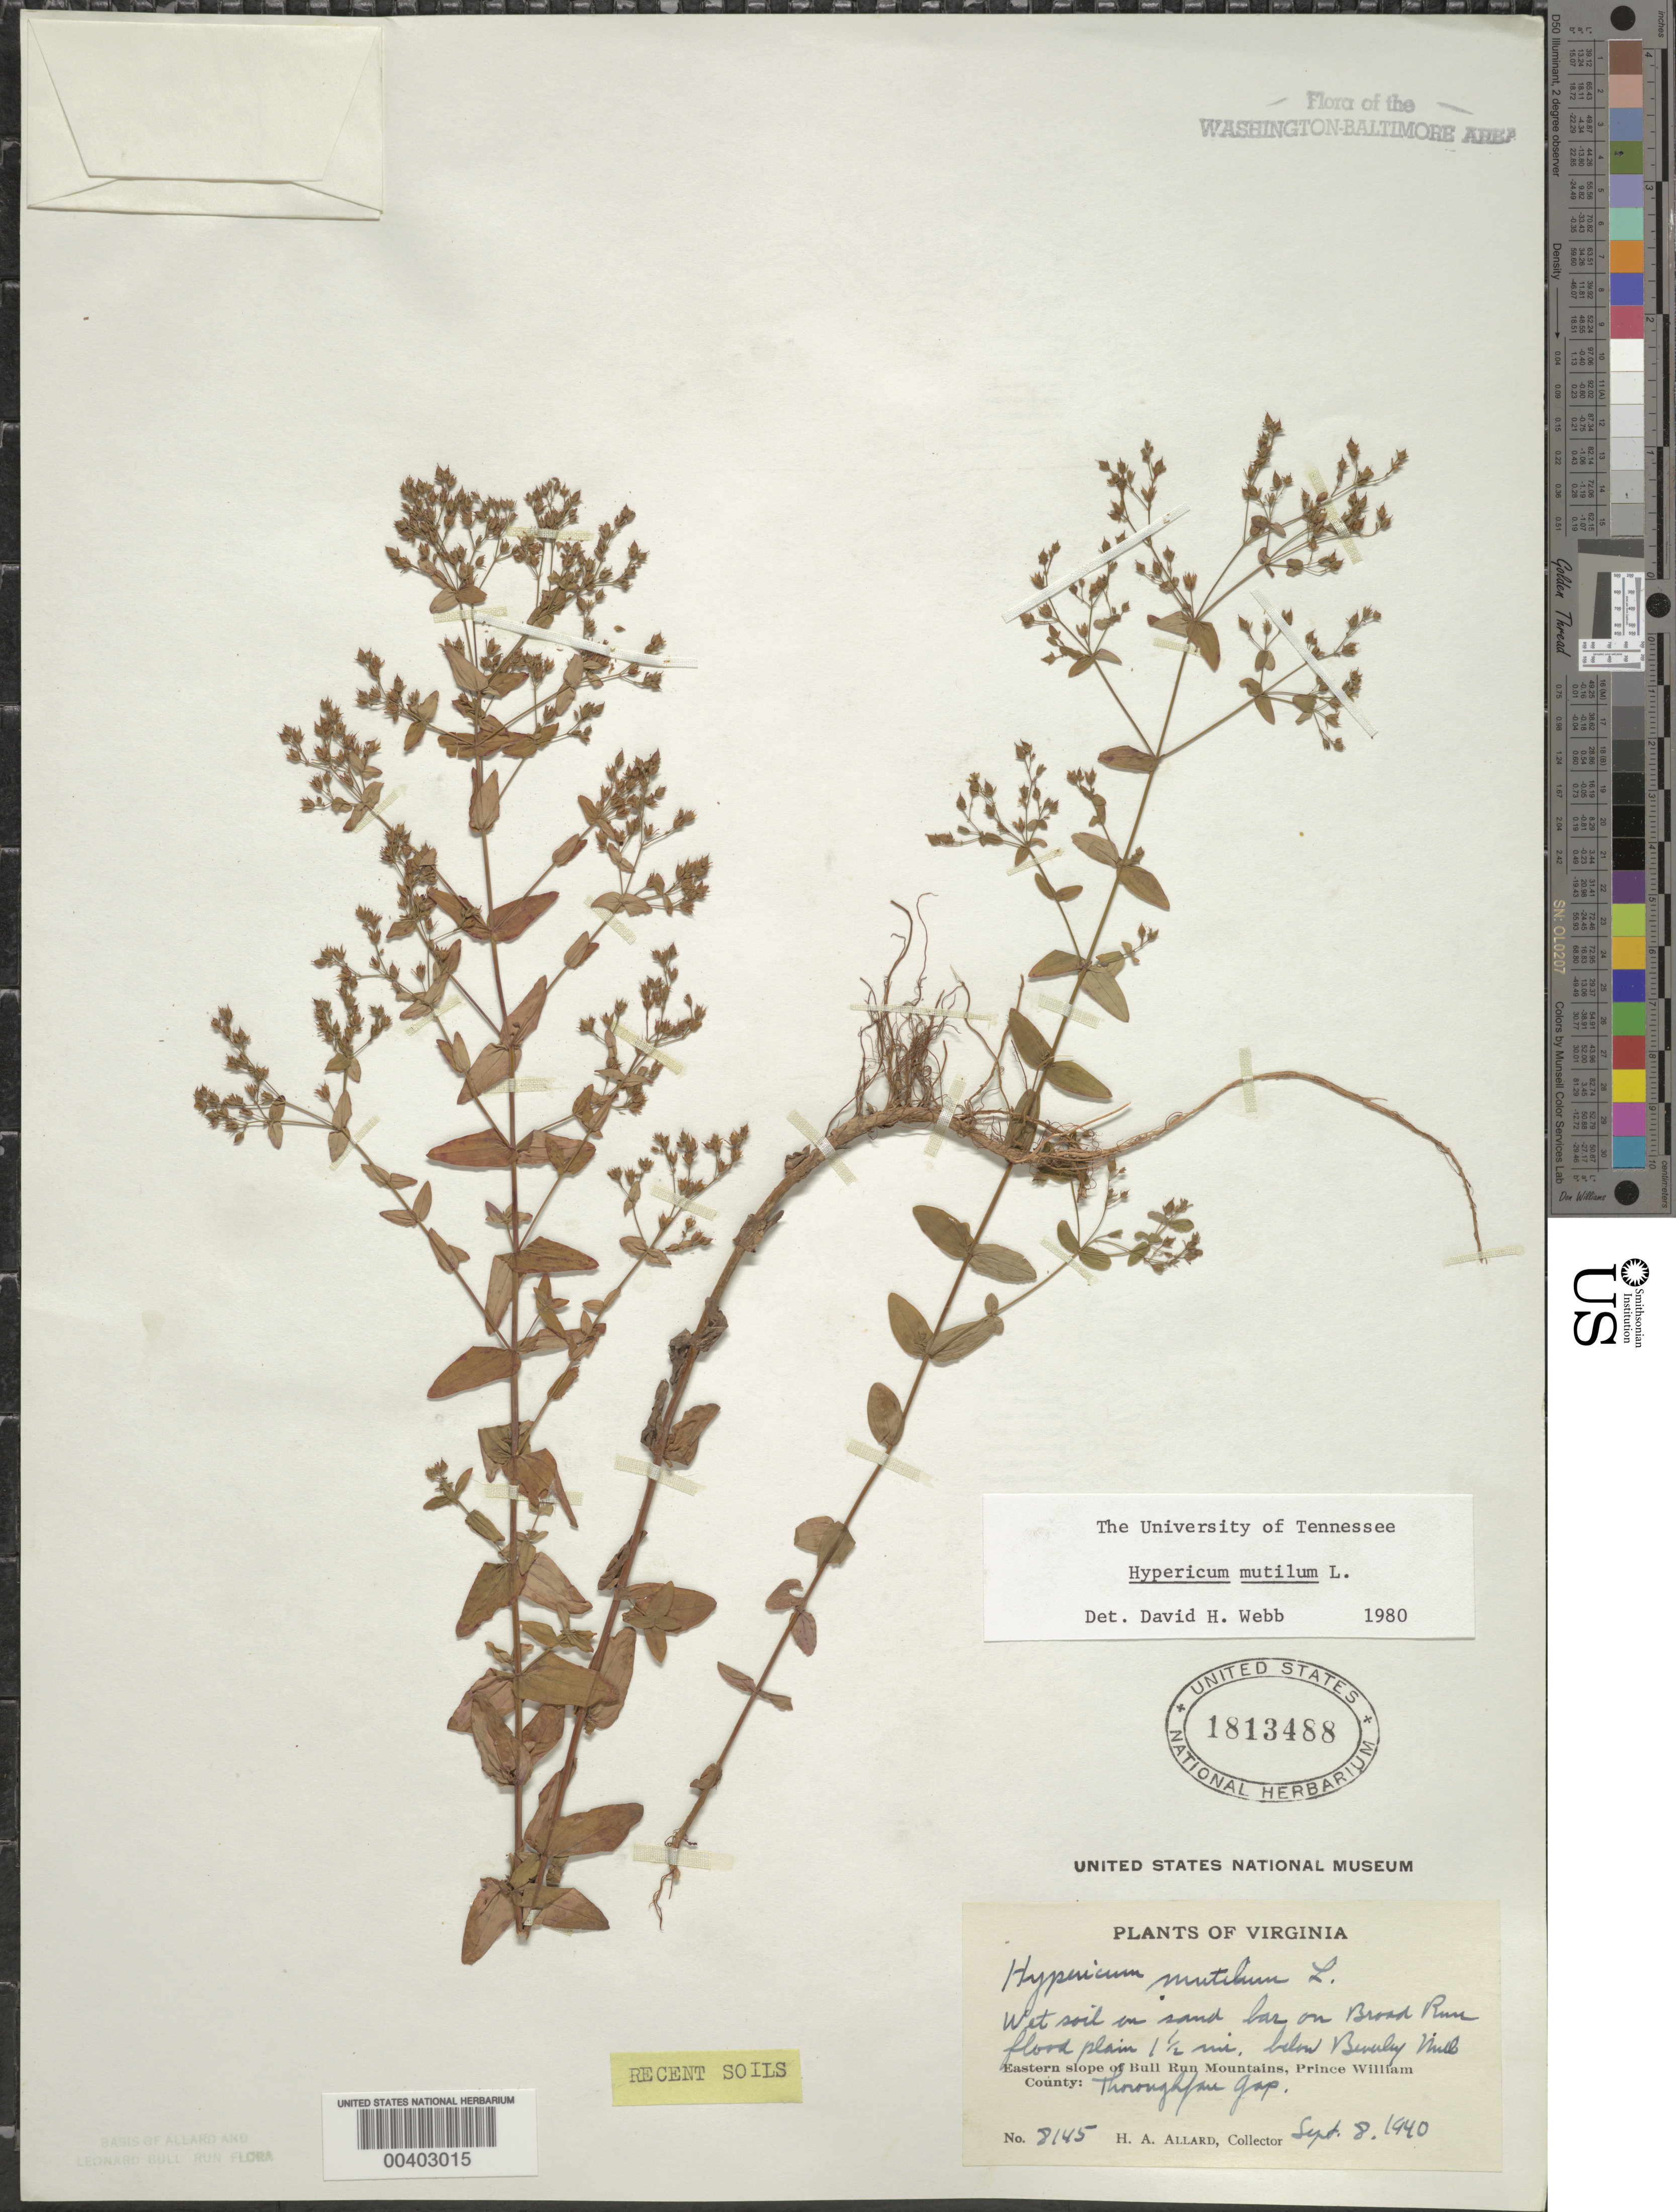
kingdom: Plantae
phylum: Tracheophyta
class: Magnoliopsida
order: Malpighiales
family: Hypericaceae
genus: Hypericum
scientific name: Hypericum mutilum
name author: L.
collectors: H. A. Allard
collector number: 8145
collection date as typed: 08 Sep 1940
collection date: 1940-09-08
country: United States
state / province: Virginia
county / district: Prince William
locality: Broad Run below Beverley Mill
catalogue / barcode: US 1813488